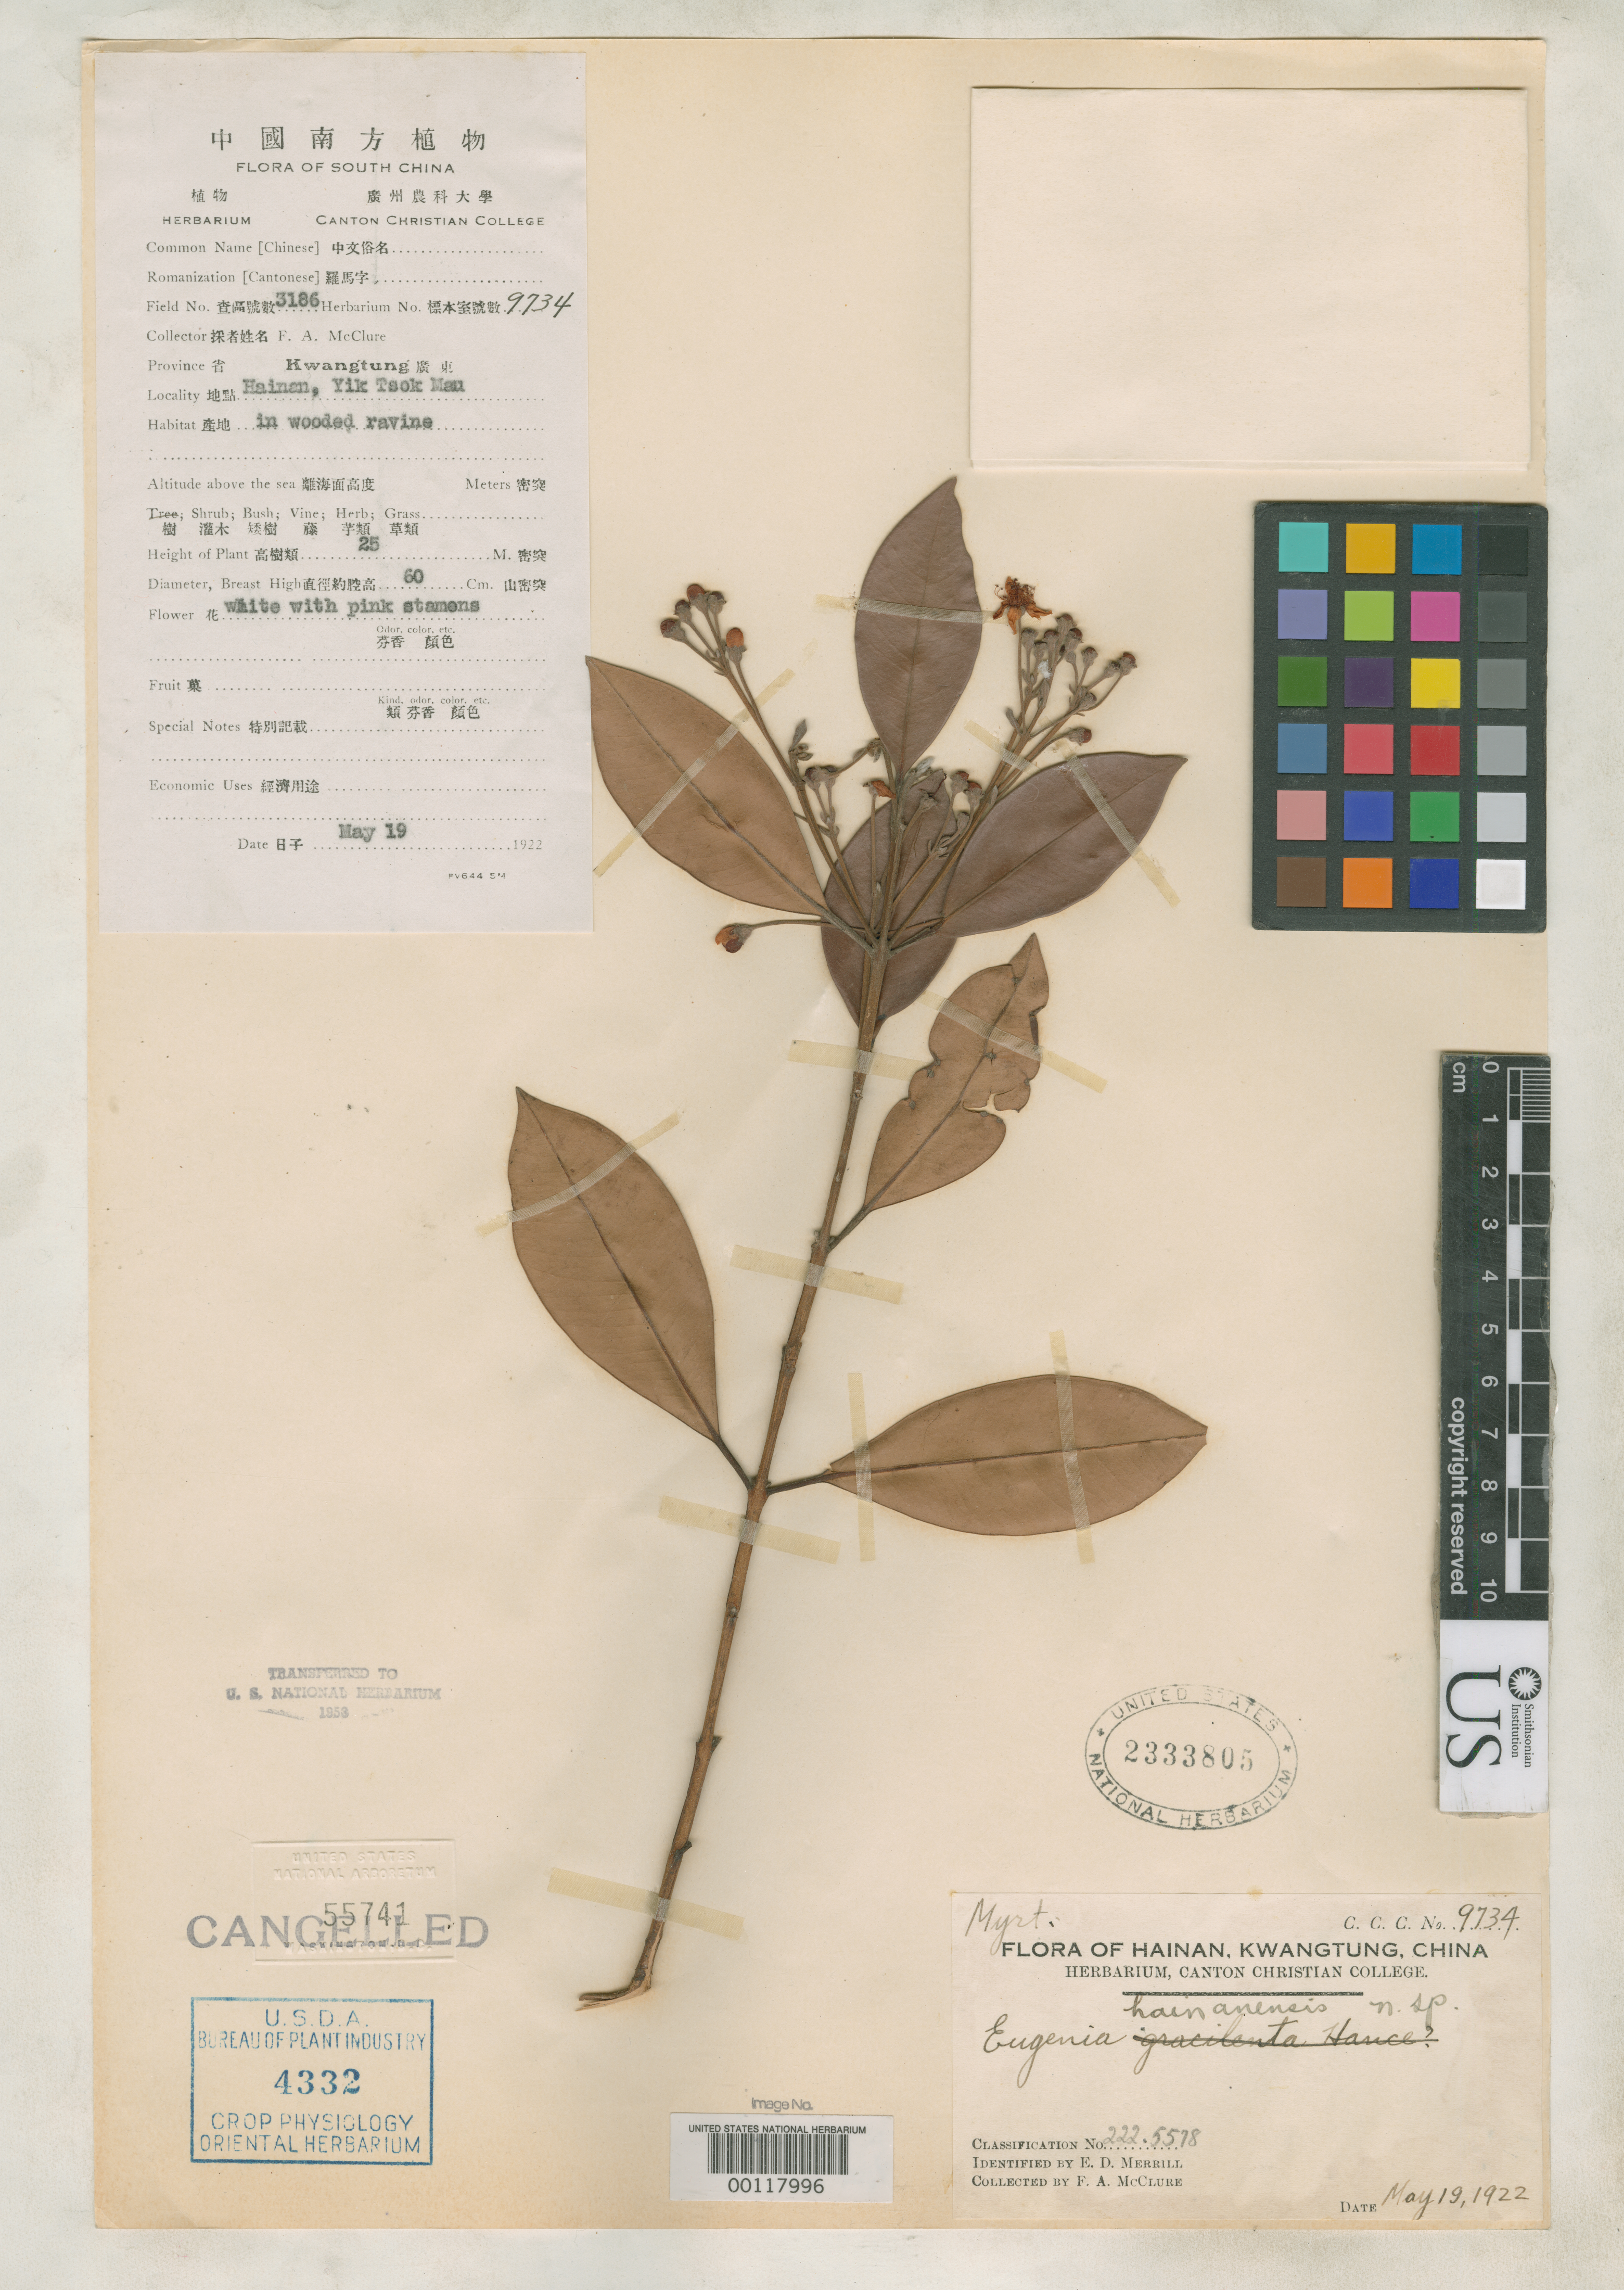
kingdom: Plantae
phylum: Tracheophyta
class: Magnoliopsida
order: Myrtales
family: Myrtaceae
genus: Eugenia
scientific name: Eugenia hainanensis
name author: Merr.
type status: Isotype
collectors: F. A. McClure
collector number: C.C.C. 9734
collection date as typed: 19 May 1922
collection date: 1922-05-19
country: China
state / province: Hainan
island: Hainan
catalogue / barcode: US 2333805